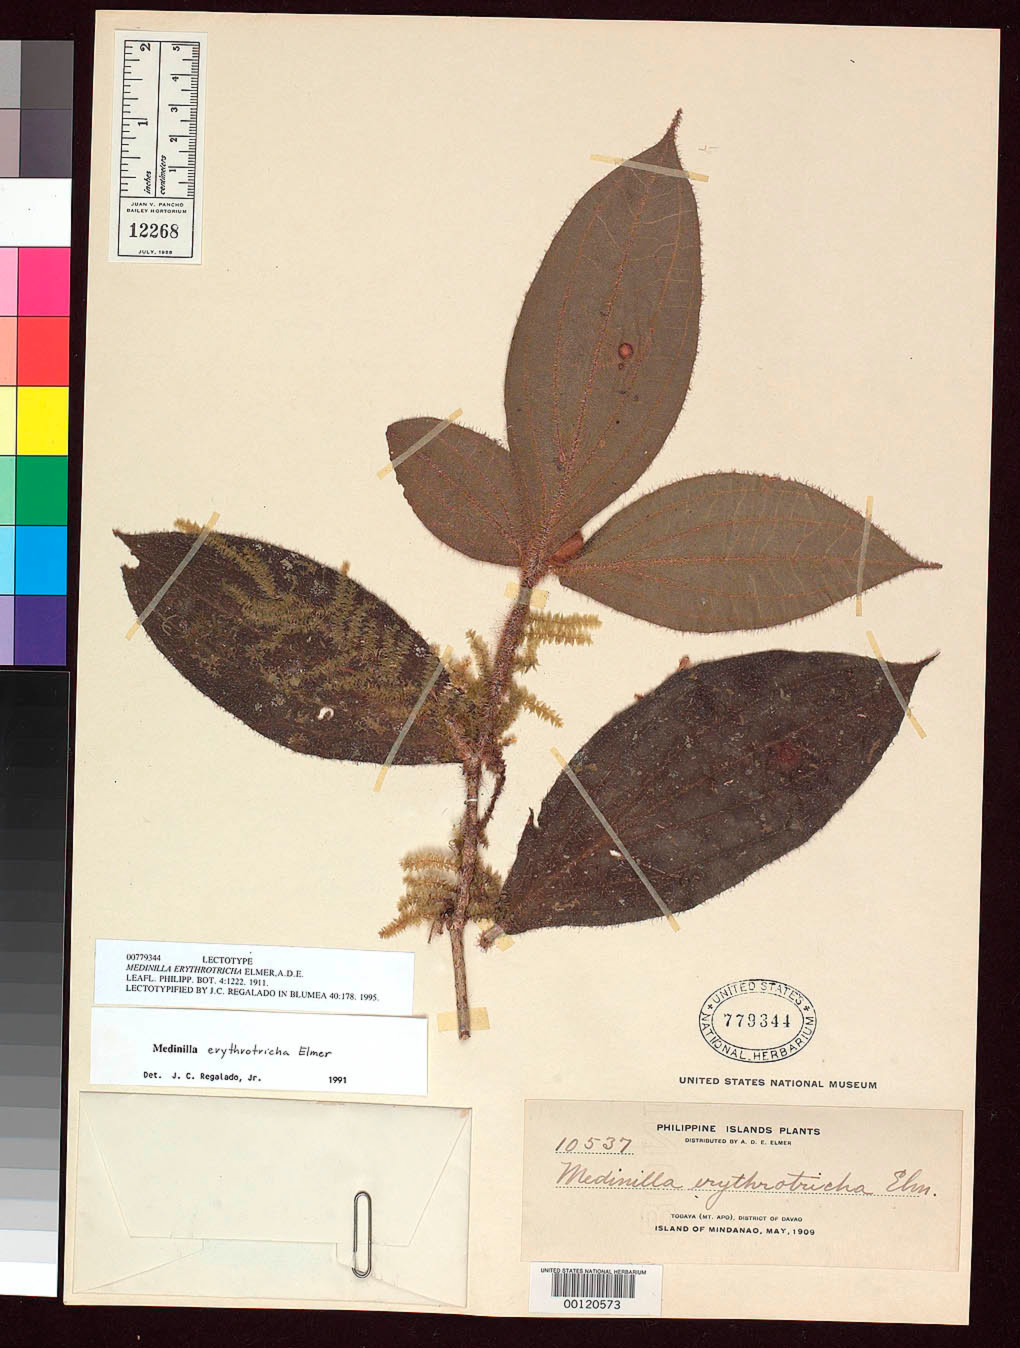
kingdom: Plantae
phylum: Tracheophyta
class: Magnoliopsida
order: Myrtales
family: Melastomataceae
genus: Medinilla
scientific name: Medinilla erythrotricha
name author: Elmer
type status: Lectotype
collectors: A. D. E. Elmer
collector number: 10537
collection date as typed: May 1909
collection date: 1909-05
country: Philippines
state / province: Davao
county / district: Davao del Sur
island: Mindanao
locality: Todaya, Mt. Apo.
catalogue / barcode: US 779344